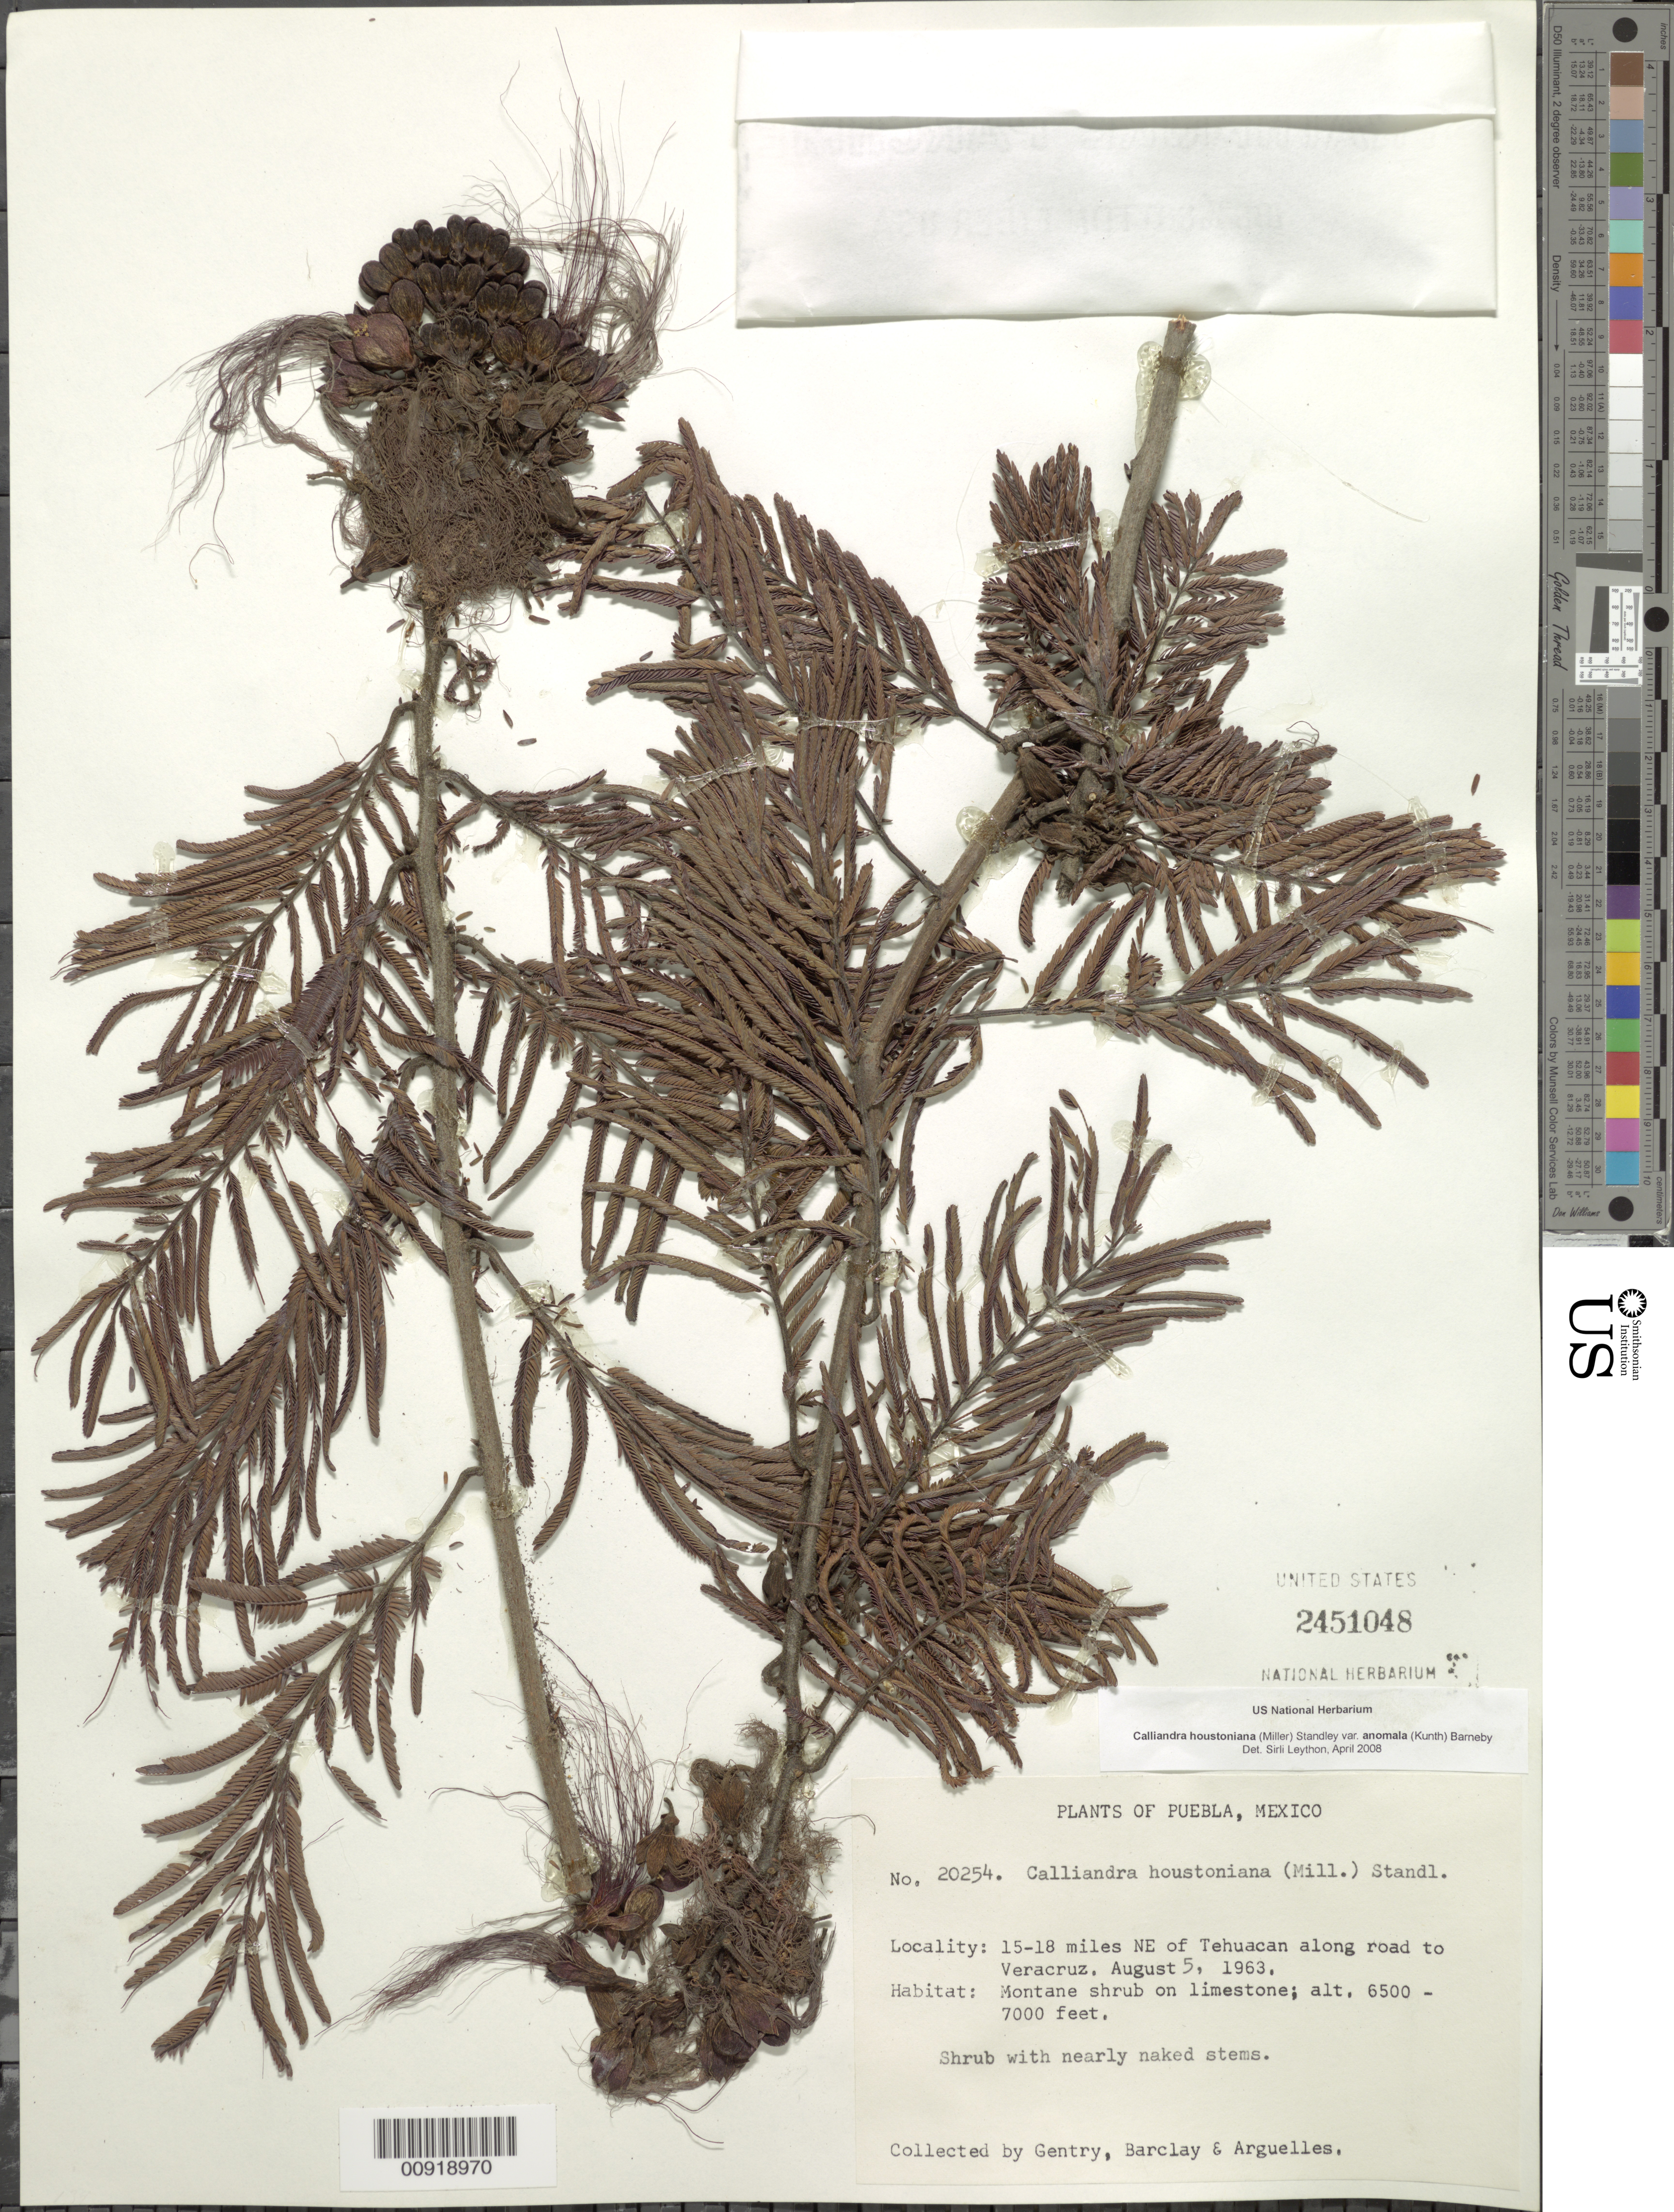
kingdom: Plantae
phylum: Tracheophyta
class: Magnoliopsida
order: Fabales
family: Fabaceae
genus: Calliandra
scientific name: Calliandra houstoniana var. anomala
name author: (Kunth) Barneby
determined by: Leython, S.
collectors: Gentry, --, -- Barclay & Arguelles, --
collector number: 20254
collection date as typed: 05 Aug 1963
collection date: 1963-08-05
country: Mexico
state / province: Puebla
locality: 15-18 miles NE of Tehuacan along road to Veracruz.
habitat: Montane shrub on limestone.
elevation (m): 1981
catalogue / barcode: US 2451048